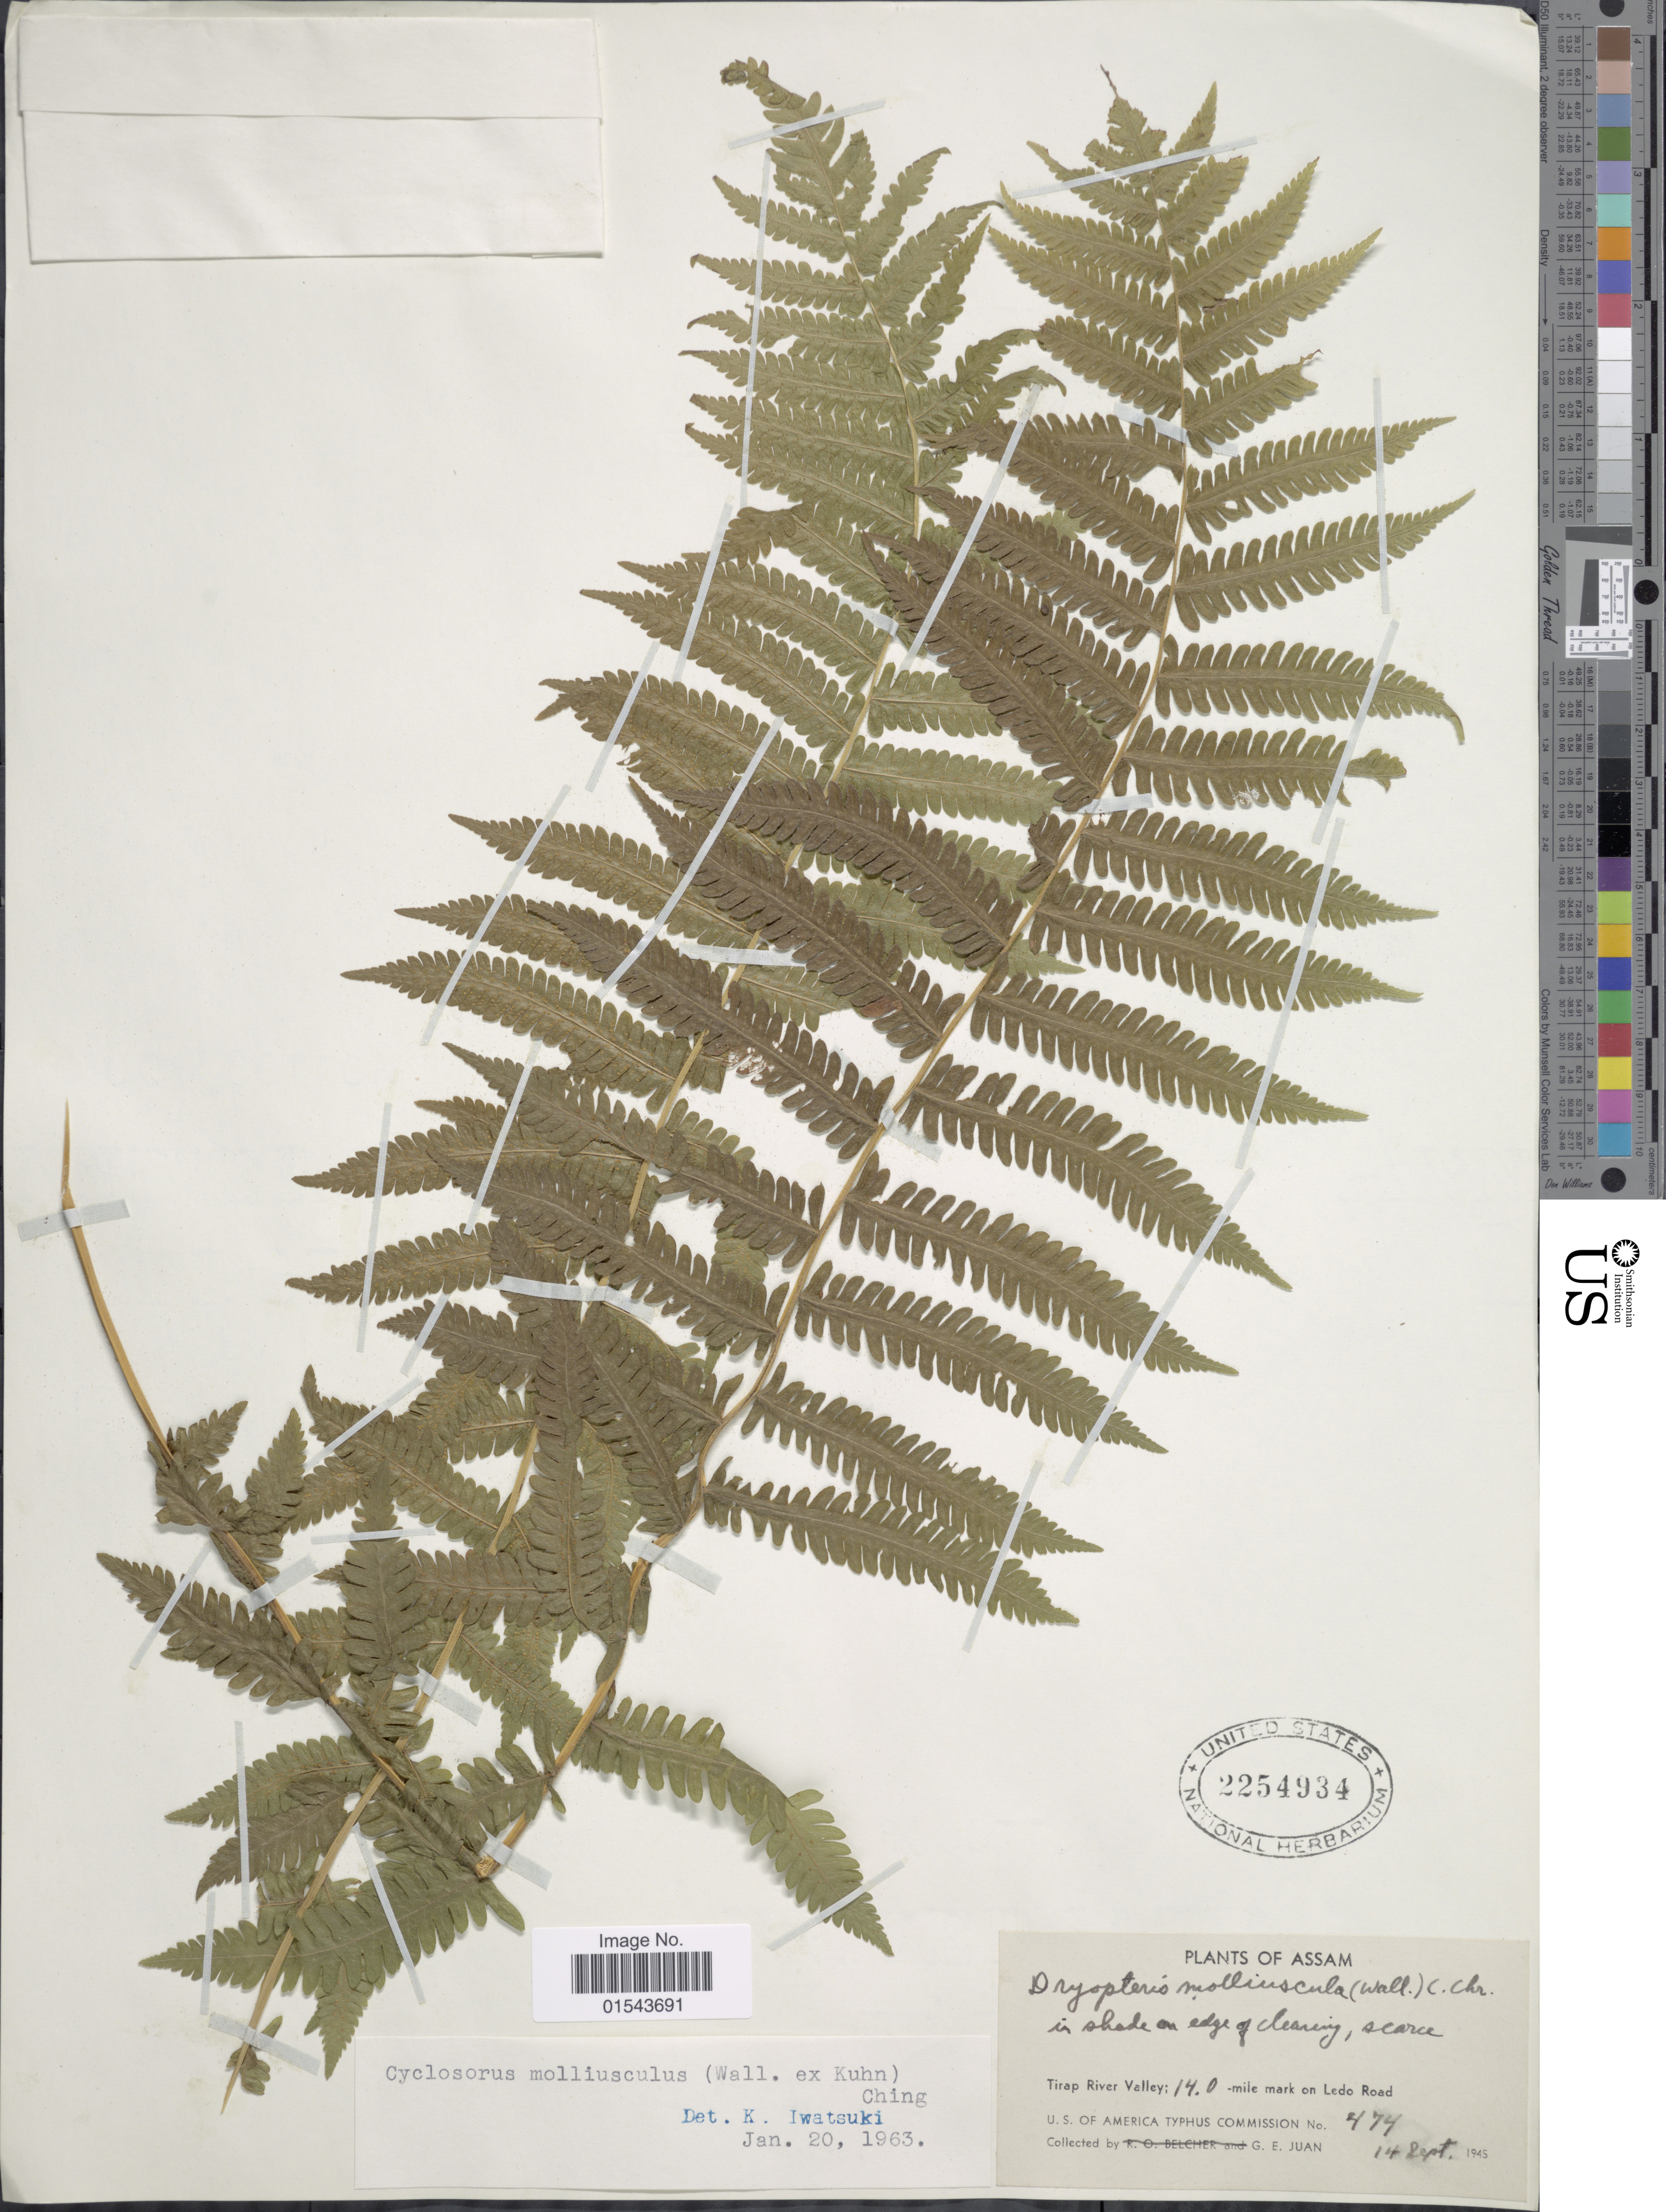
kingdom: Plantae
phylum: Tracheophyta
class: Polypodiopsida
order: Polypodiales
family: Thelypteridaceae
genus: Christella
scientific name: Christella molliuscula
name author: (Wall.) Holttum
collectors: G. Juan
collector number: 474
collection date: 1945-09-14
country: India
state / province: Assam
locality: Tirap River Valley: 14.0 mile mark on Ledo Road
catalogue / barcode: US 2254934